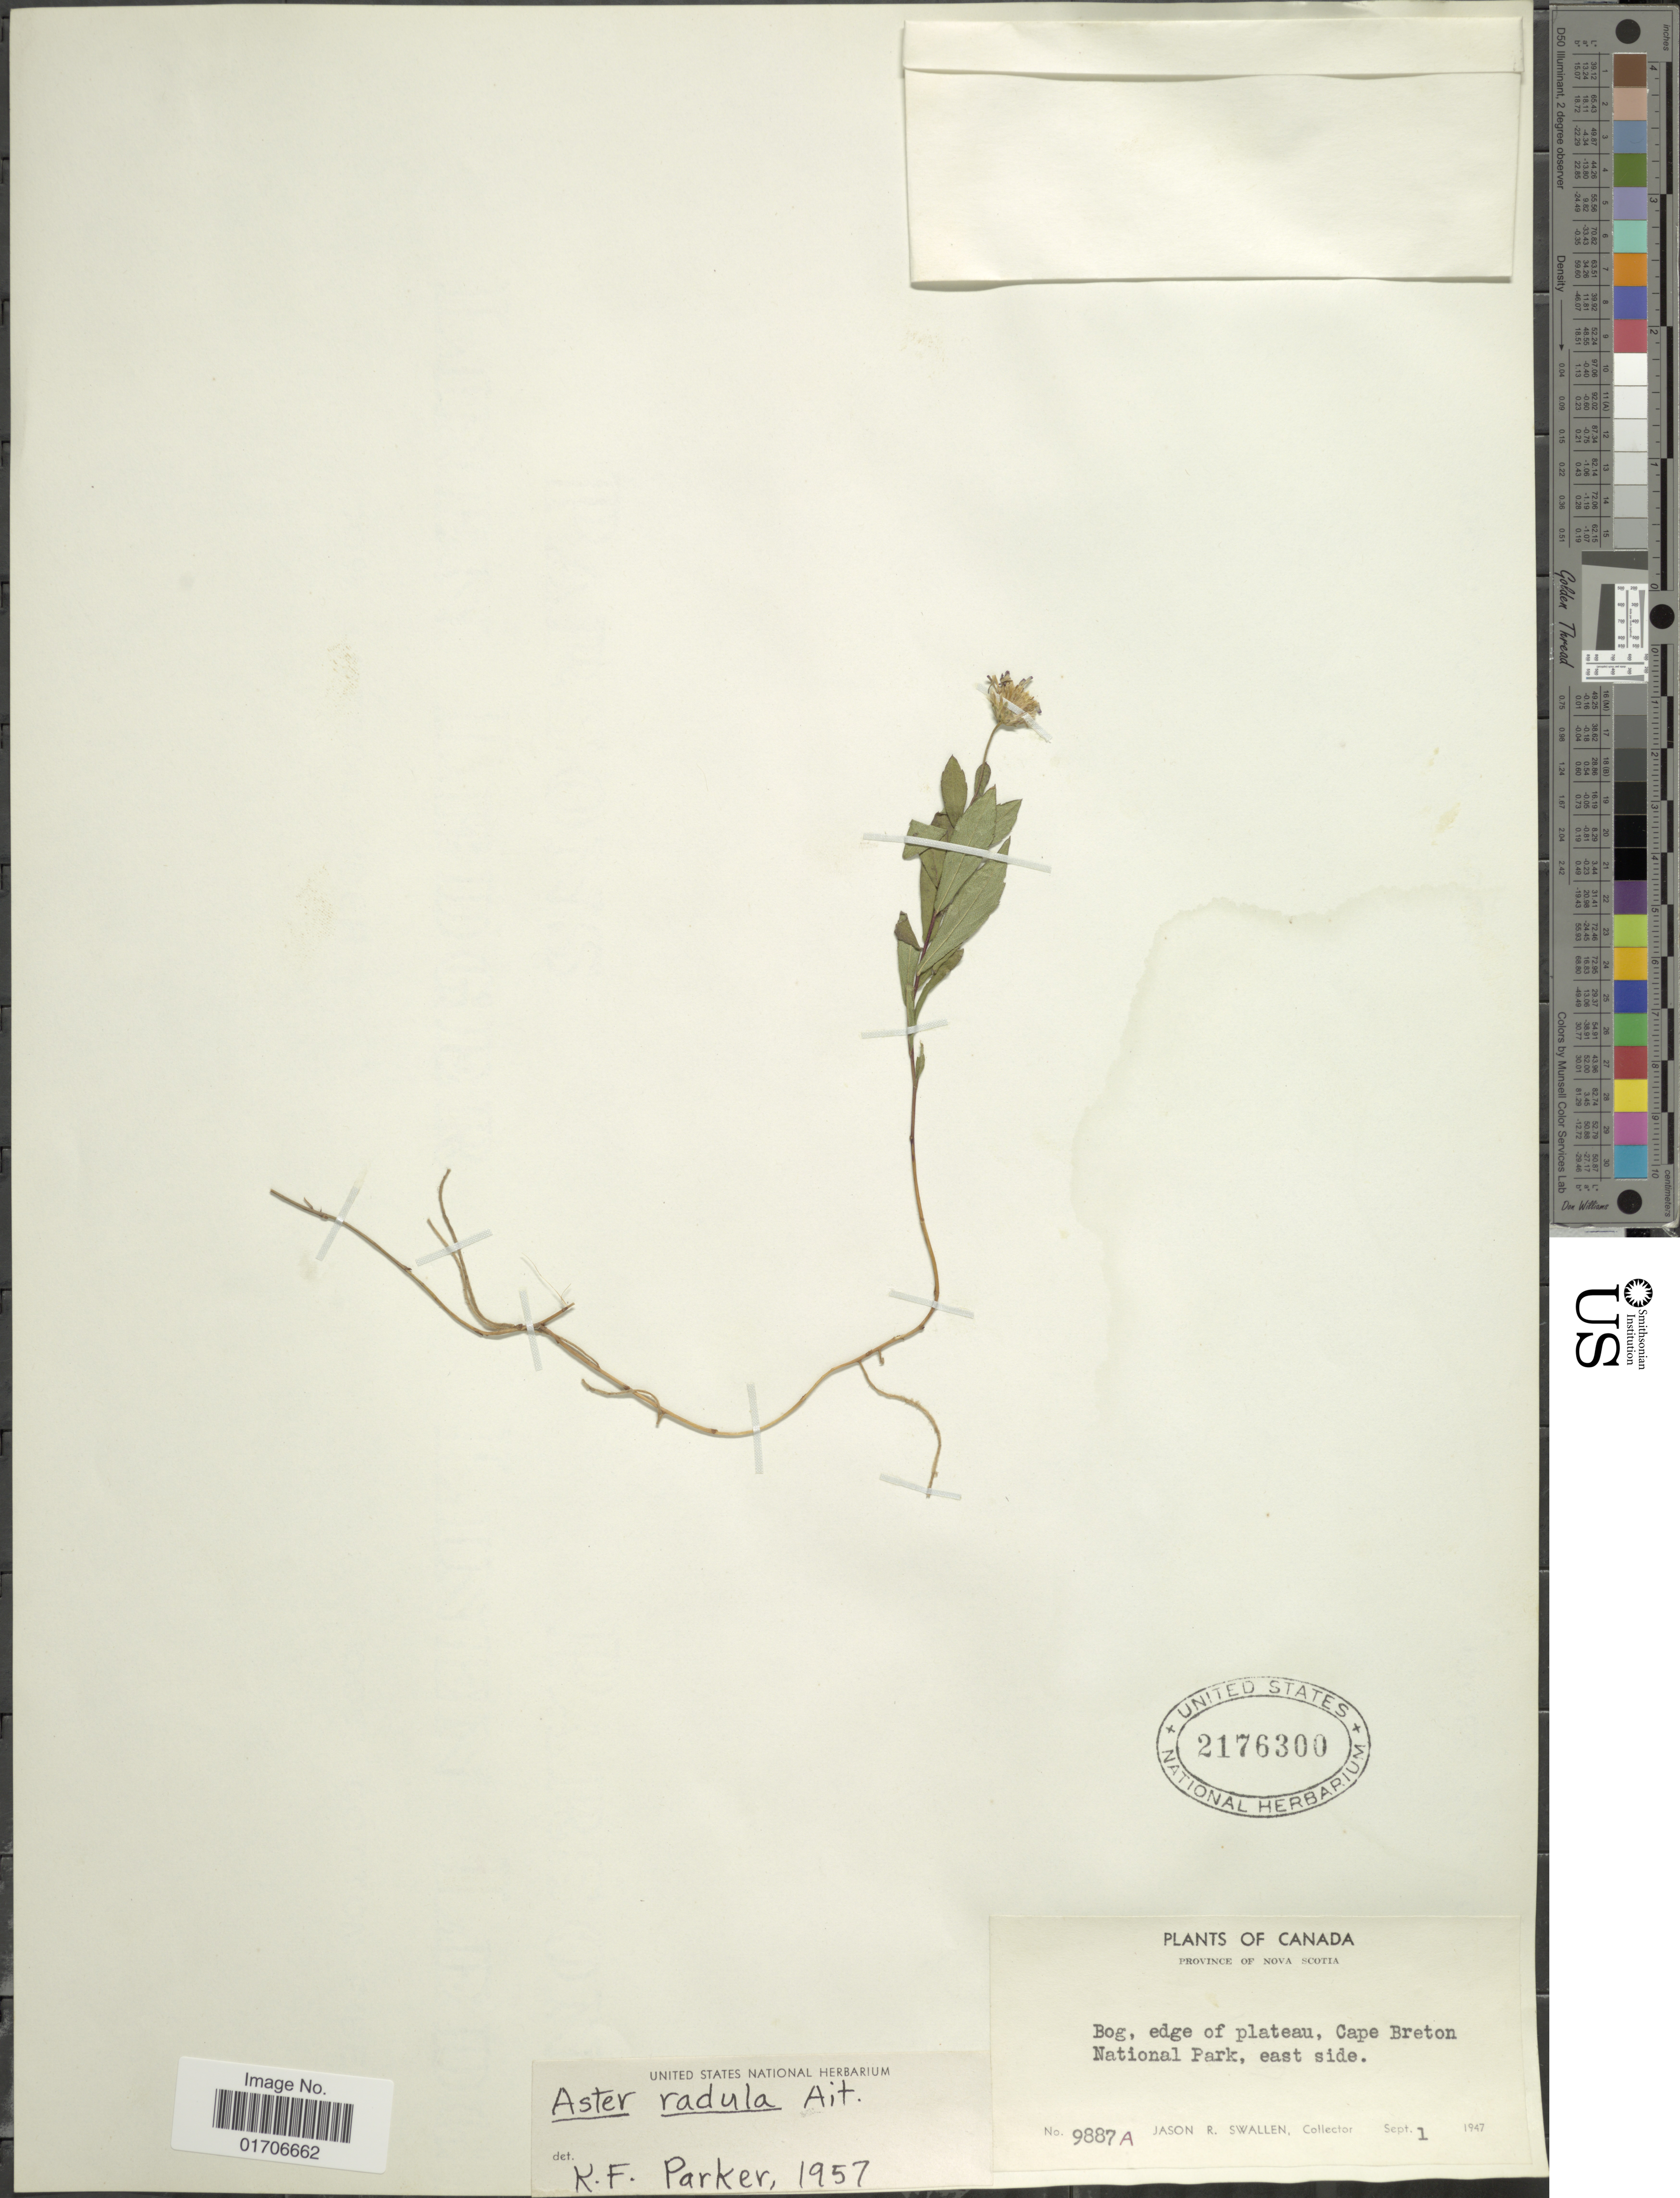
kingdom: Plantae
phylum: Tracheophyta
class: Magnoliopsida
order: Asterales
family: Asteraceae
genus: Eurybia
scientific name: Eurybia radula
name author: (Aiton) G.L. Nesom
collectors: J. R. Swallen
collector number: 9887A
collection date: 1947-09-01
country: Canada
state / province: Nova Scotia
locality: Province of Nova Scotia. Bog, edge of plateau, Cape Breton National Parkl, east side.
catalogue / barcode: US 2176300